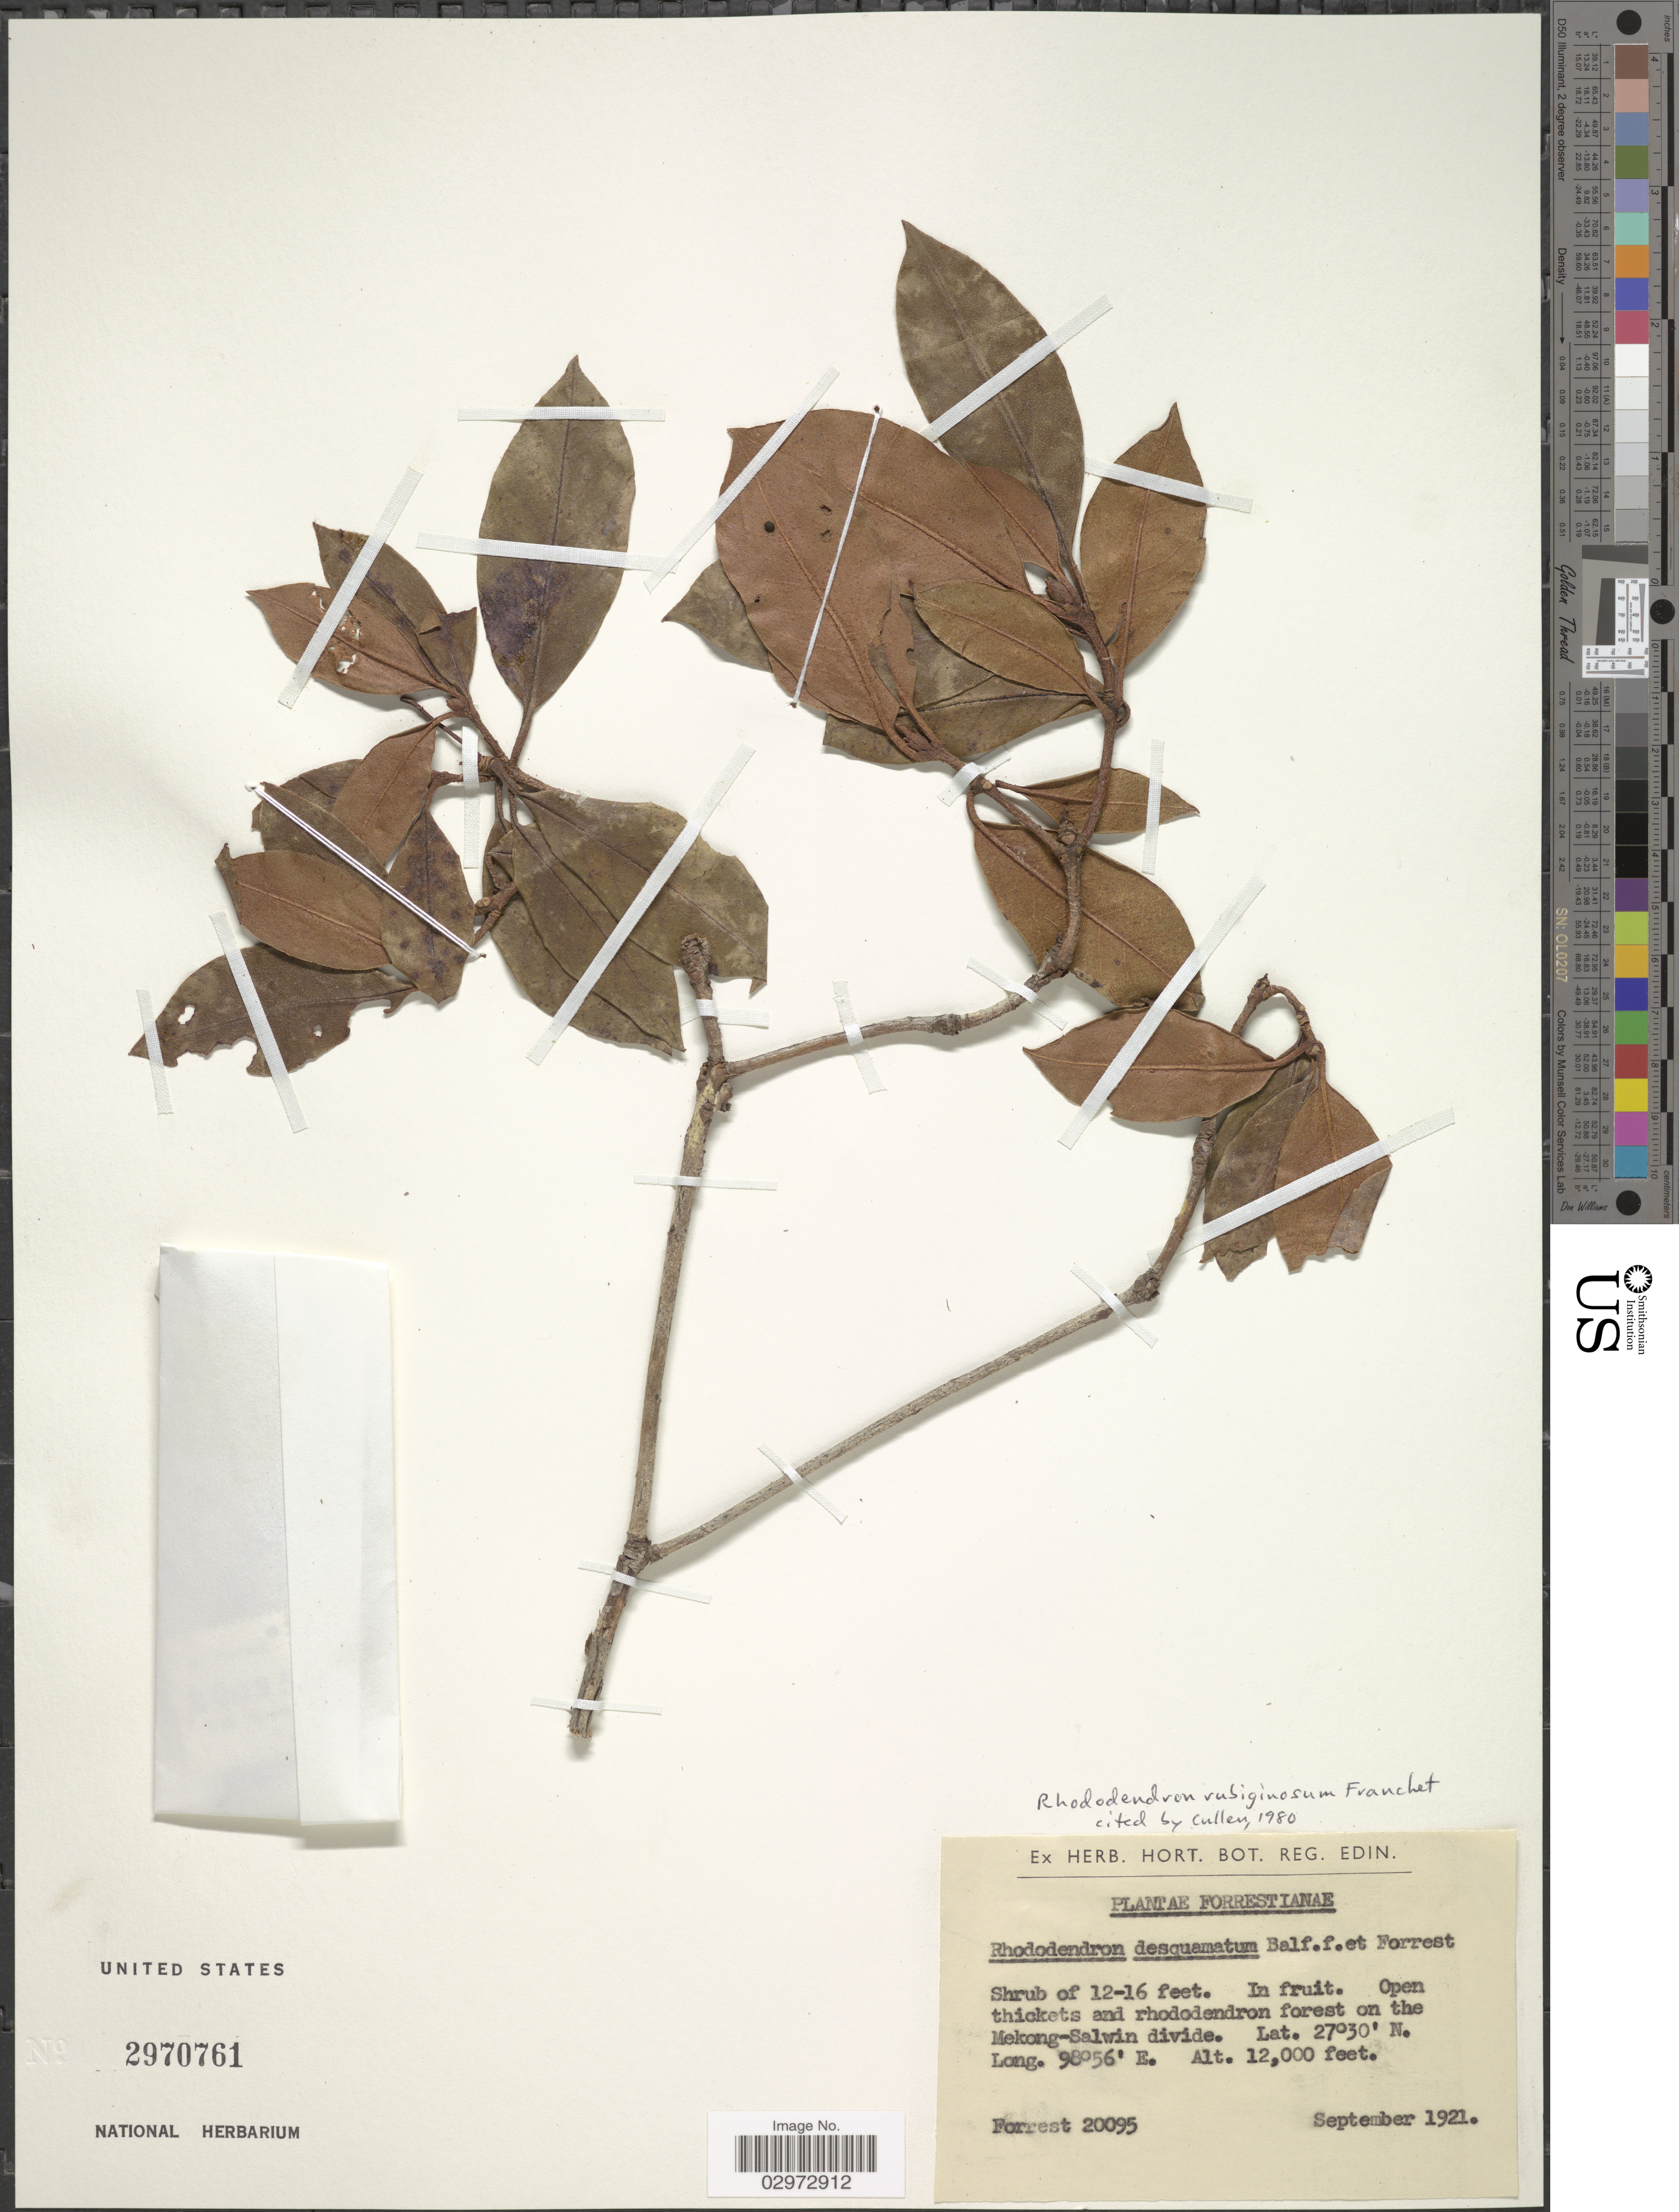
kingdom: Plantae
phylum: Tracheophyta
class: Magnoliopsida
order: Ericales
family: Ericaceae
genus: Rhododendron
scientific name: Rhododendron rubiginosum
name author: Franch.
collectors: -. Forrest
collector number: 20095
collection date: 1921-09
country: China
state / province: Yunnan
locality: Open thickets and rhododendron forest on the Mekong-Salwin divide.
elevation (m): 3658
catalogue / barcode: US 2970761